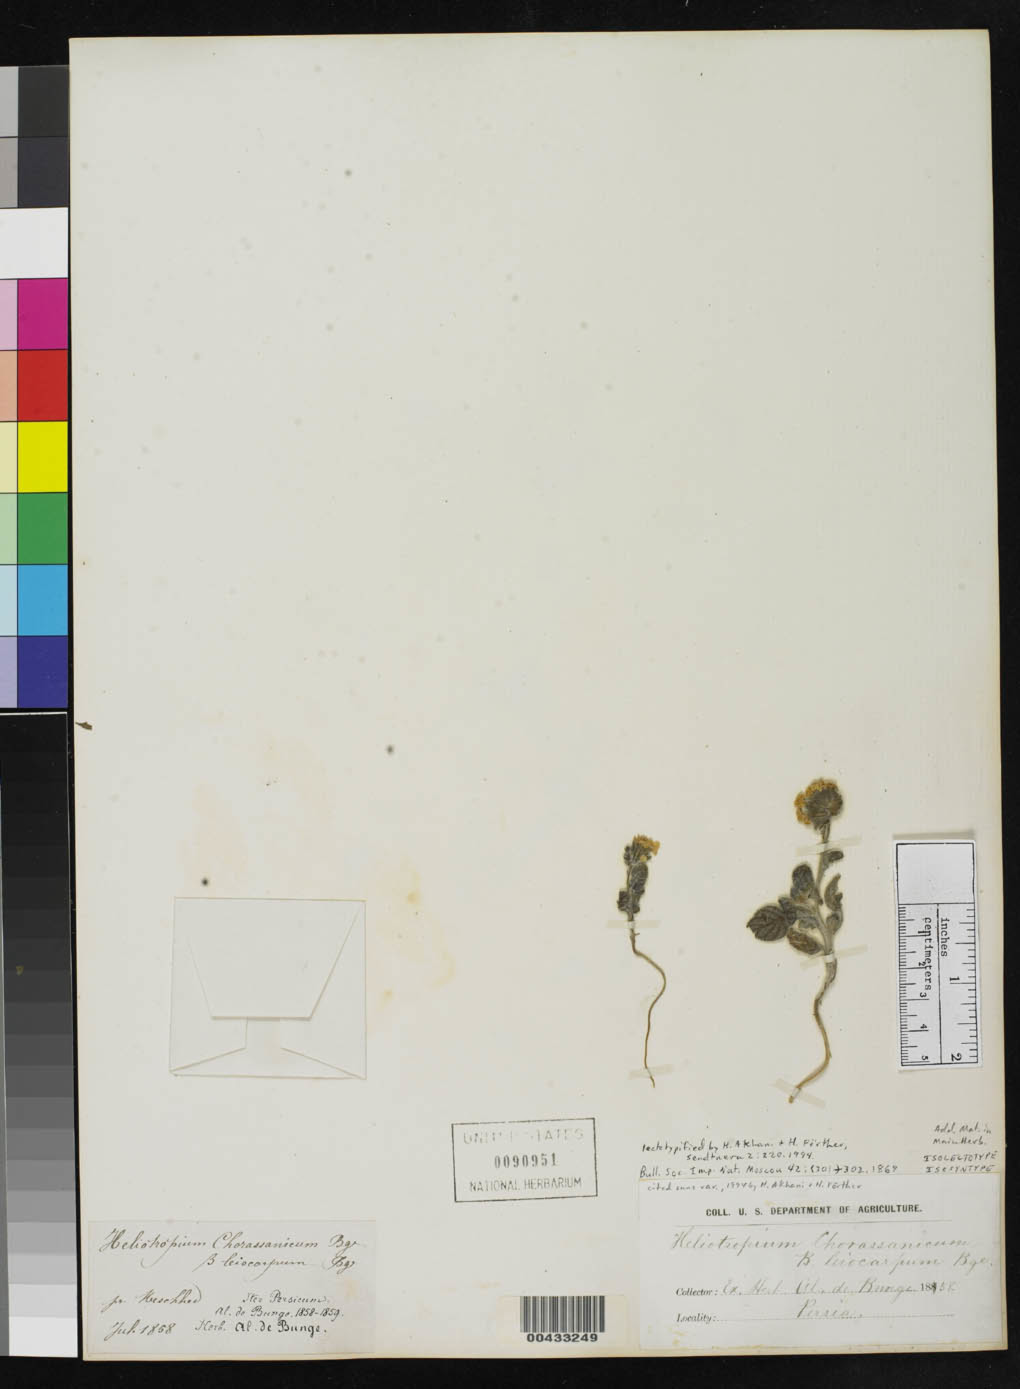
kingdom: Plantae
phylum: Tracheophyta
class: Magnoliopsida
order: Boraginales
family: Heliotropiaceae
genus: Heliotropium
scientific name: Heliotropium chorassanicum var. leiocarpum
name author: Bunge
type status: Isolectotype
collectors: A. Bunge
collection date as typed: Jul 1858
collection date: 1858-07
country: Iran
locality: Pr. Meschhed.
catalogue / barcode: US 90951